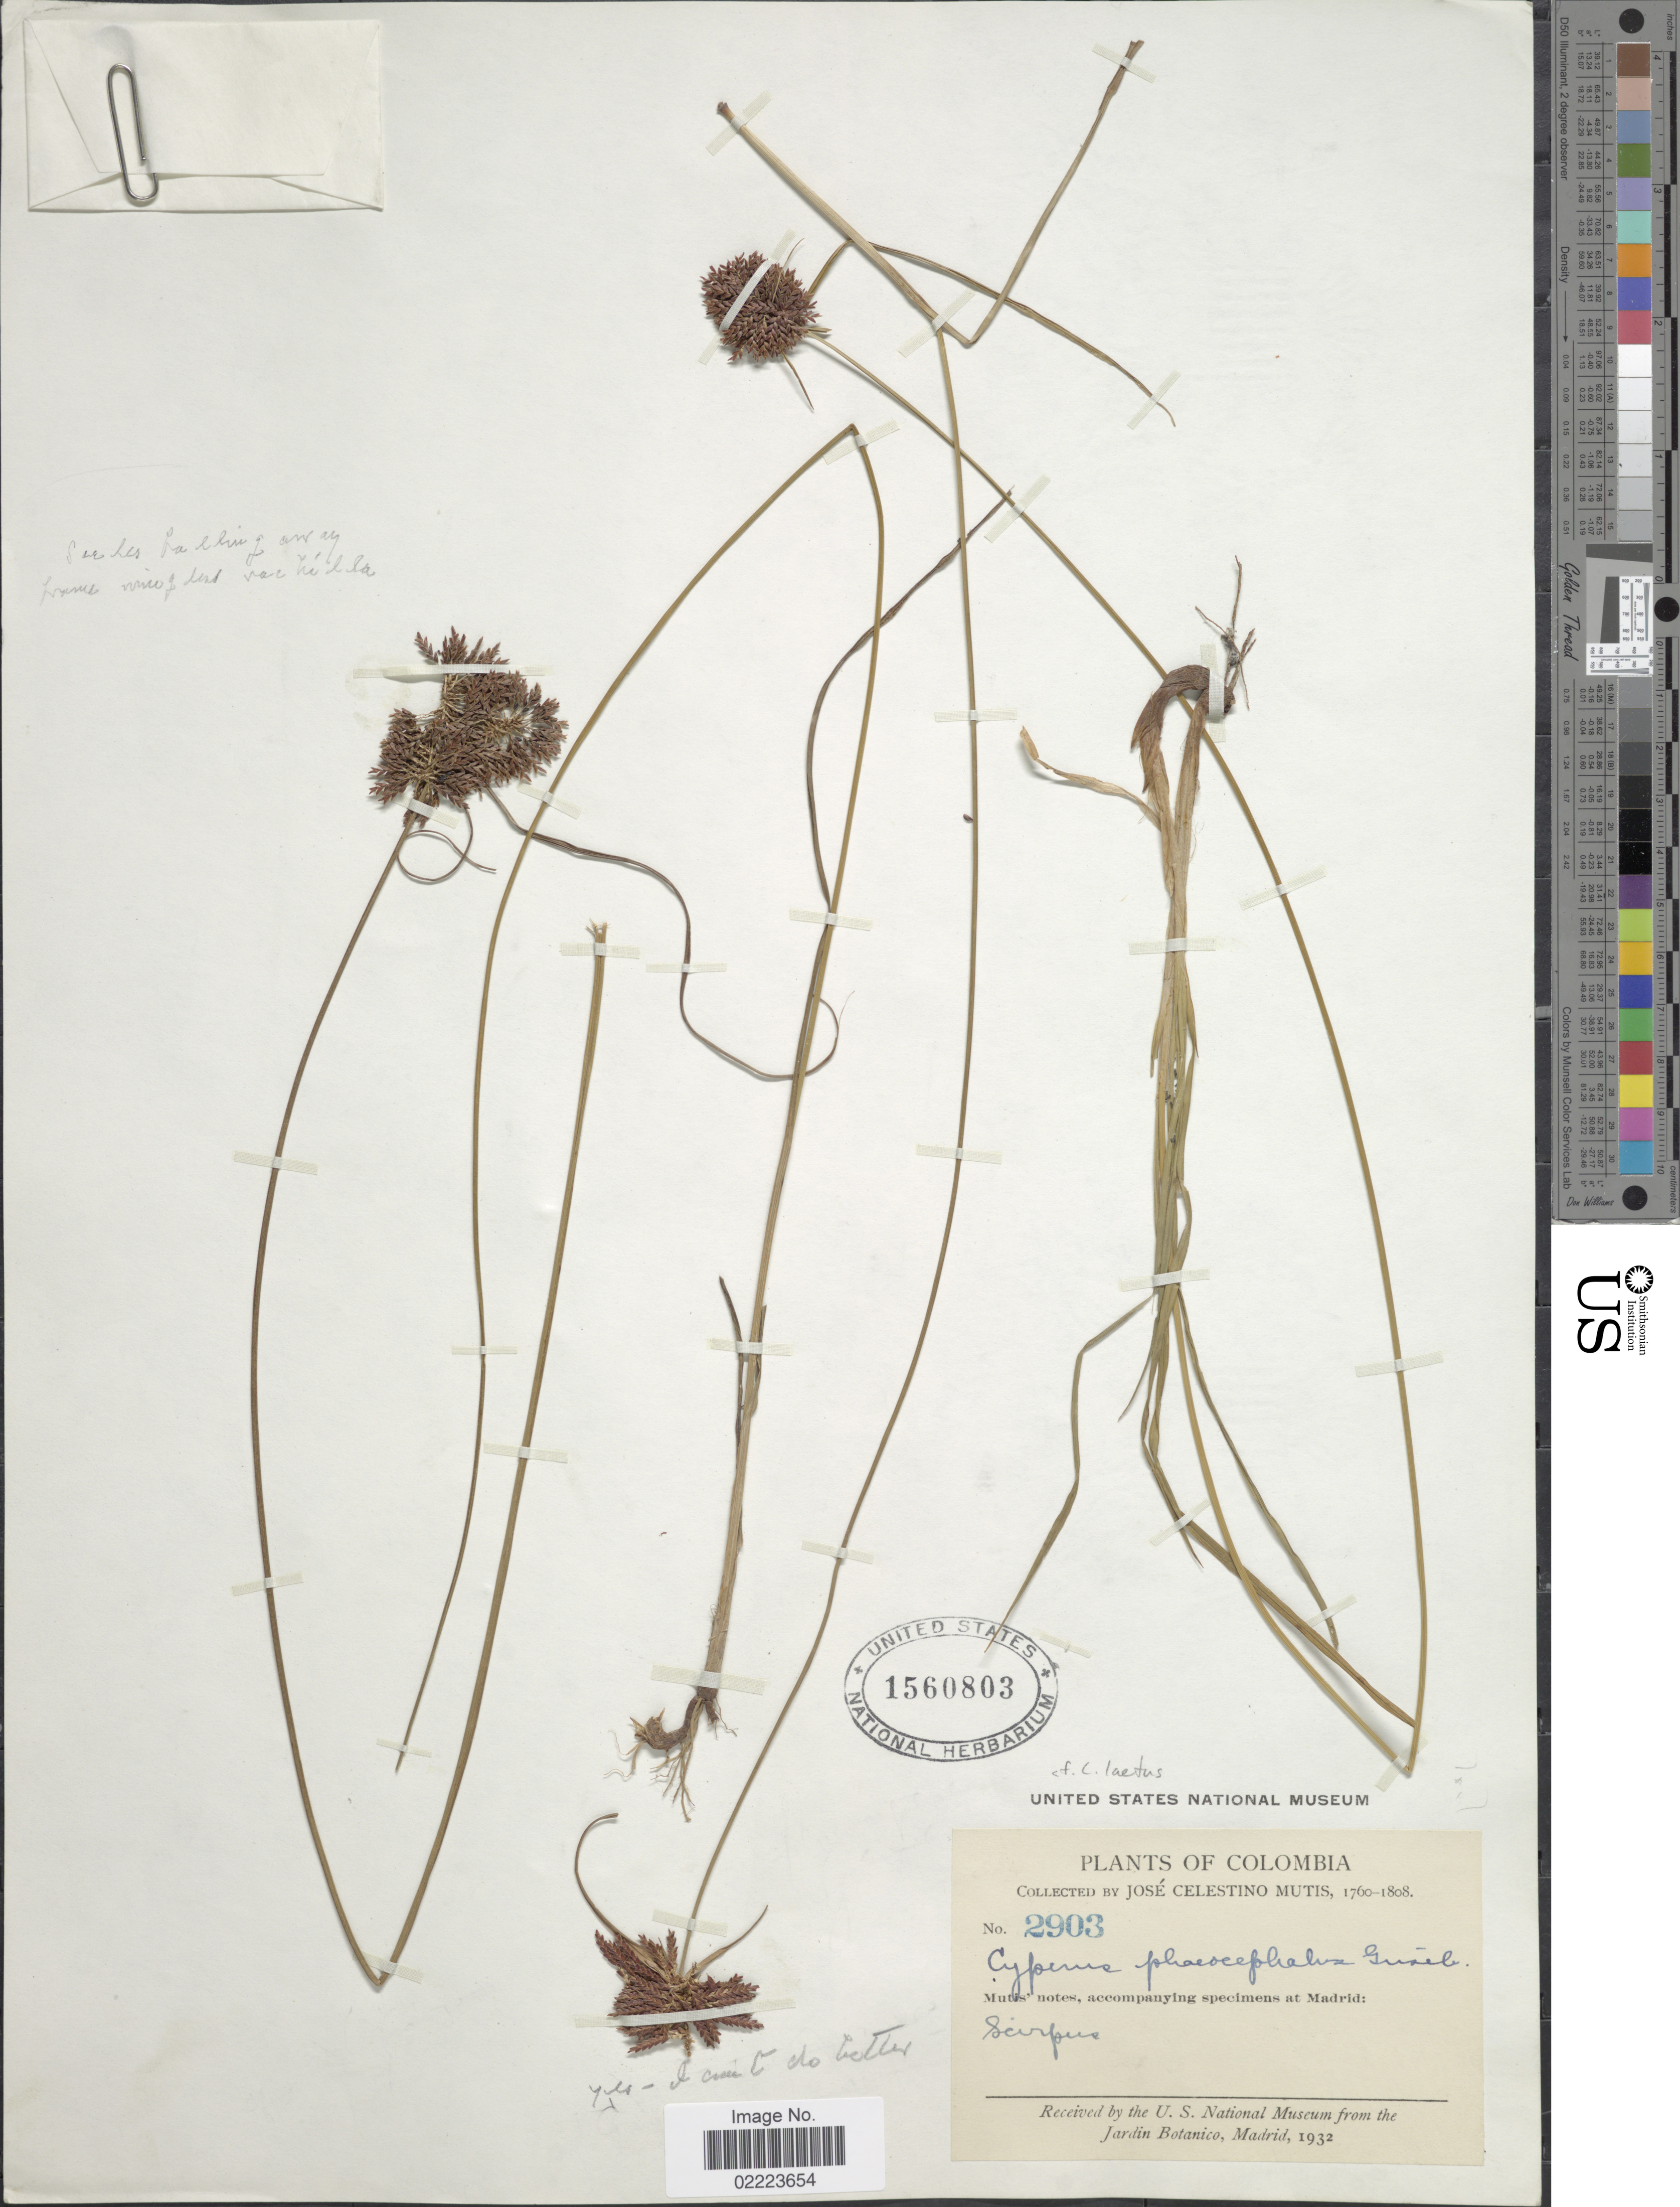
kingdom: Plantae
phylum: Tracheophyta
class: Liliopsida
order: Poales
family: Cyperaceae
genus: Cyperus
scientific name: Cyperus manimae var. manimae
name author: Kunth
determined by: Strong, Mark T., (BOT), Smithsonian Institution - National Museum of Natural History (UNITED STATES)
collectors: J. C. B. Mutis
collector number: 2903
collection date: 1760/1808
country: Colombia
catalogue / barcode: US 1560803